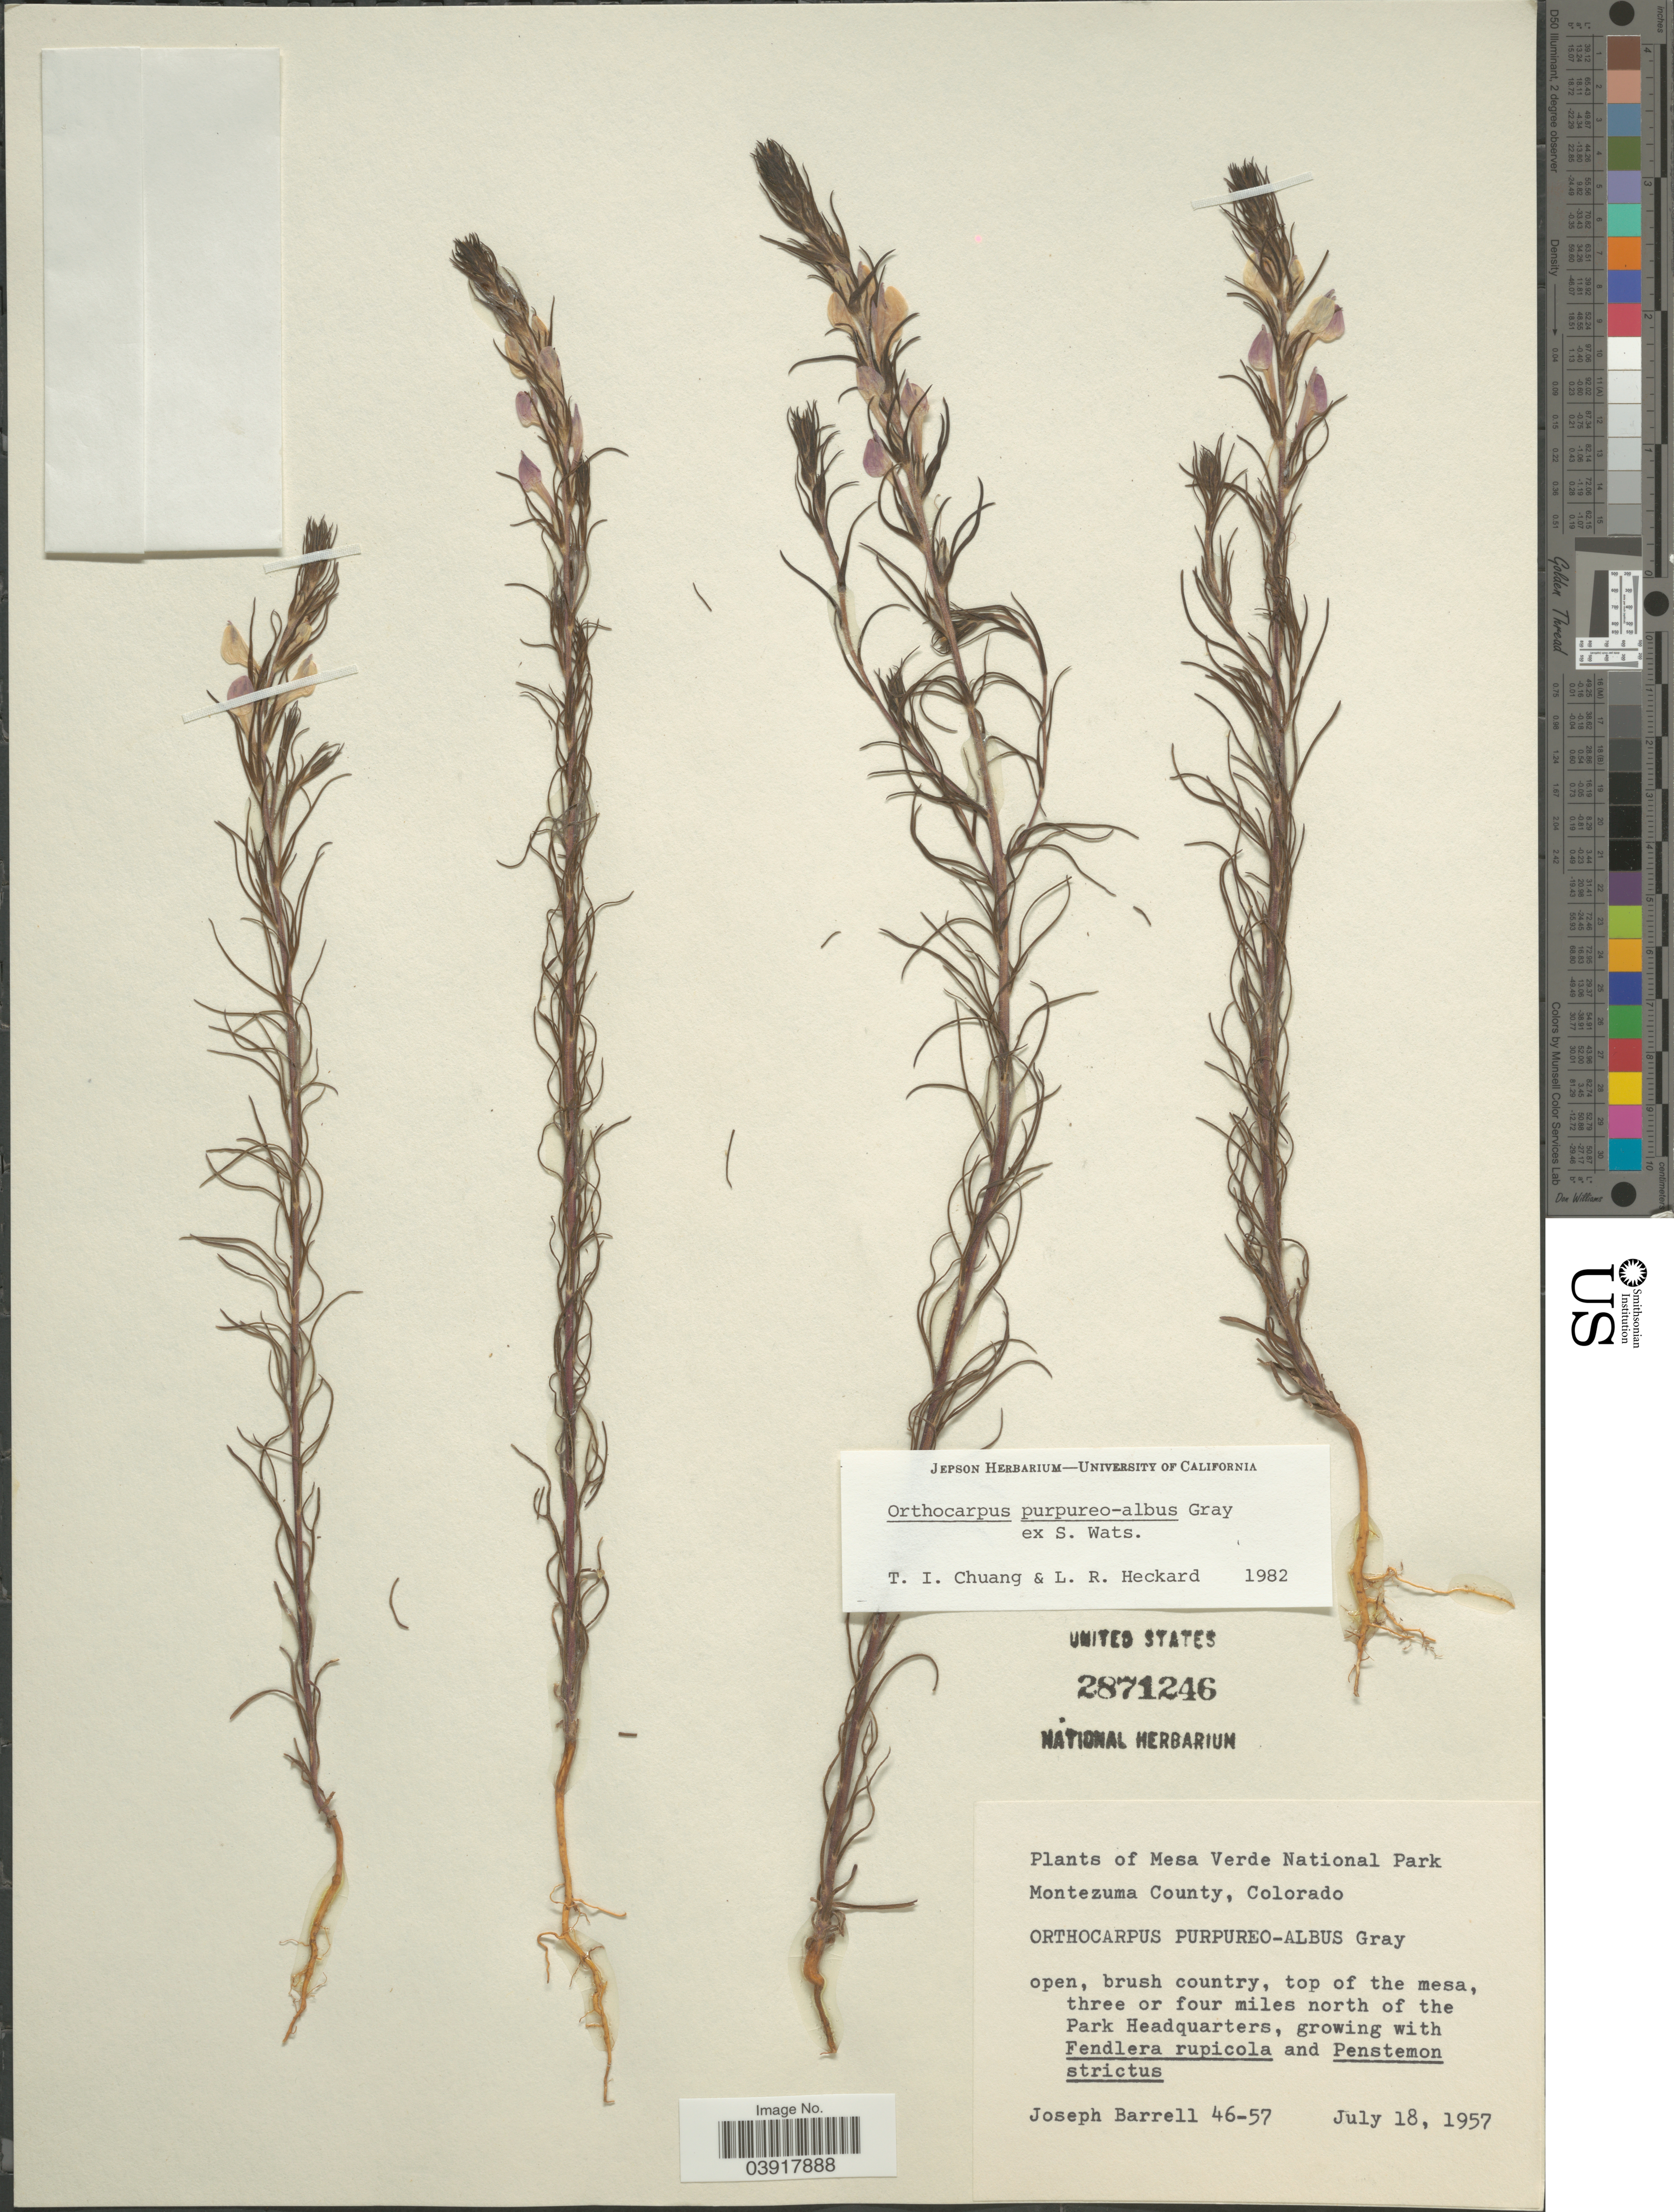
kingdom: Plantae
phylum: Tracheophyta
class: Magnoliopsida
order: Lamiales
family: Orobanchaceae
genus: Orthocarpus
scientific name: Orthocarpus purpureo-albus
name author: A. Gray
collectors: J. Barrell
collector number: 46-57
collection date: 1957-07-18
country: United States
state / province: Colorado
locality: Mesa Verde National Park. Montezuma County. Open, brushy country, top of the mesa, three or four miles north of the Park Headquarters.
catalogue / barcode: US 2871246